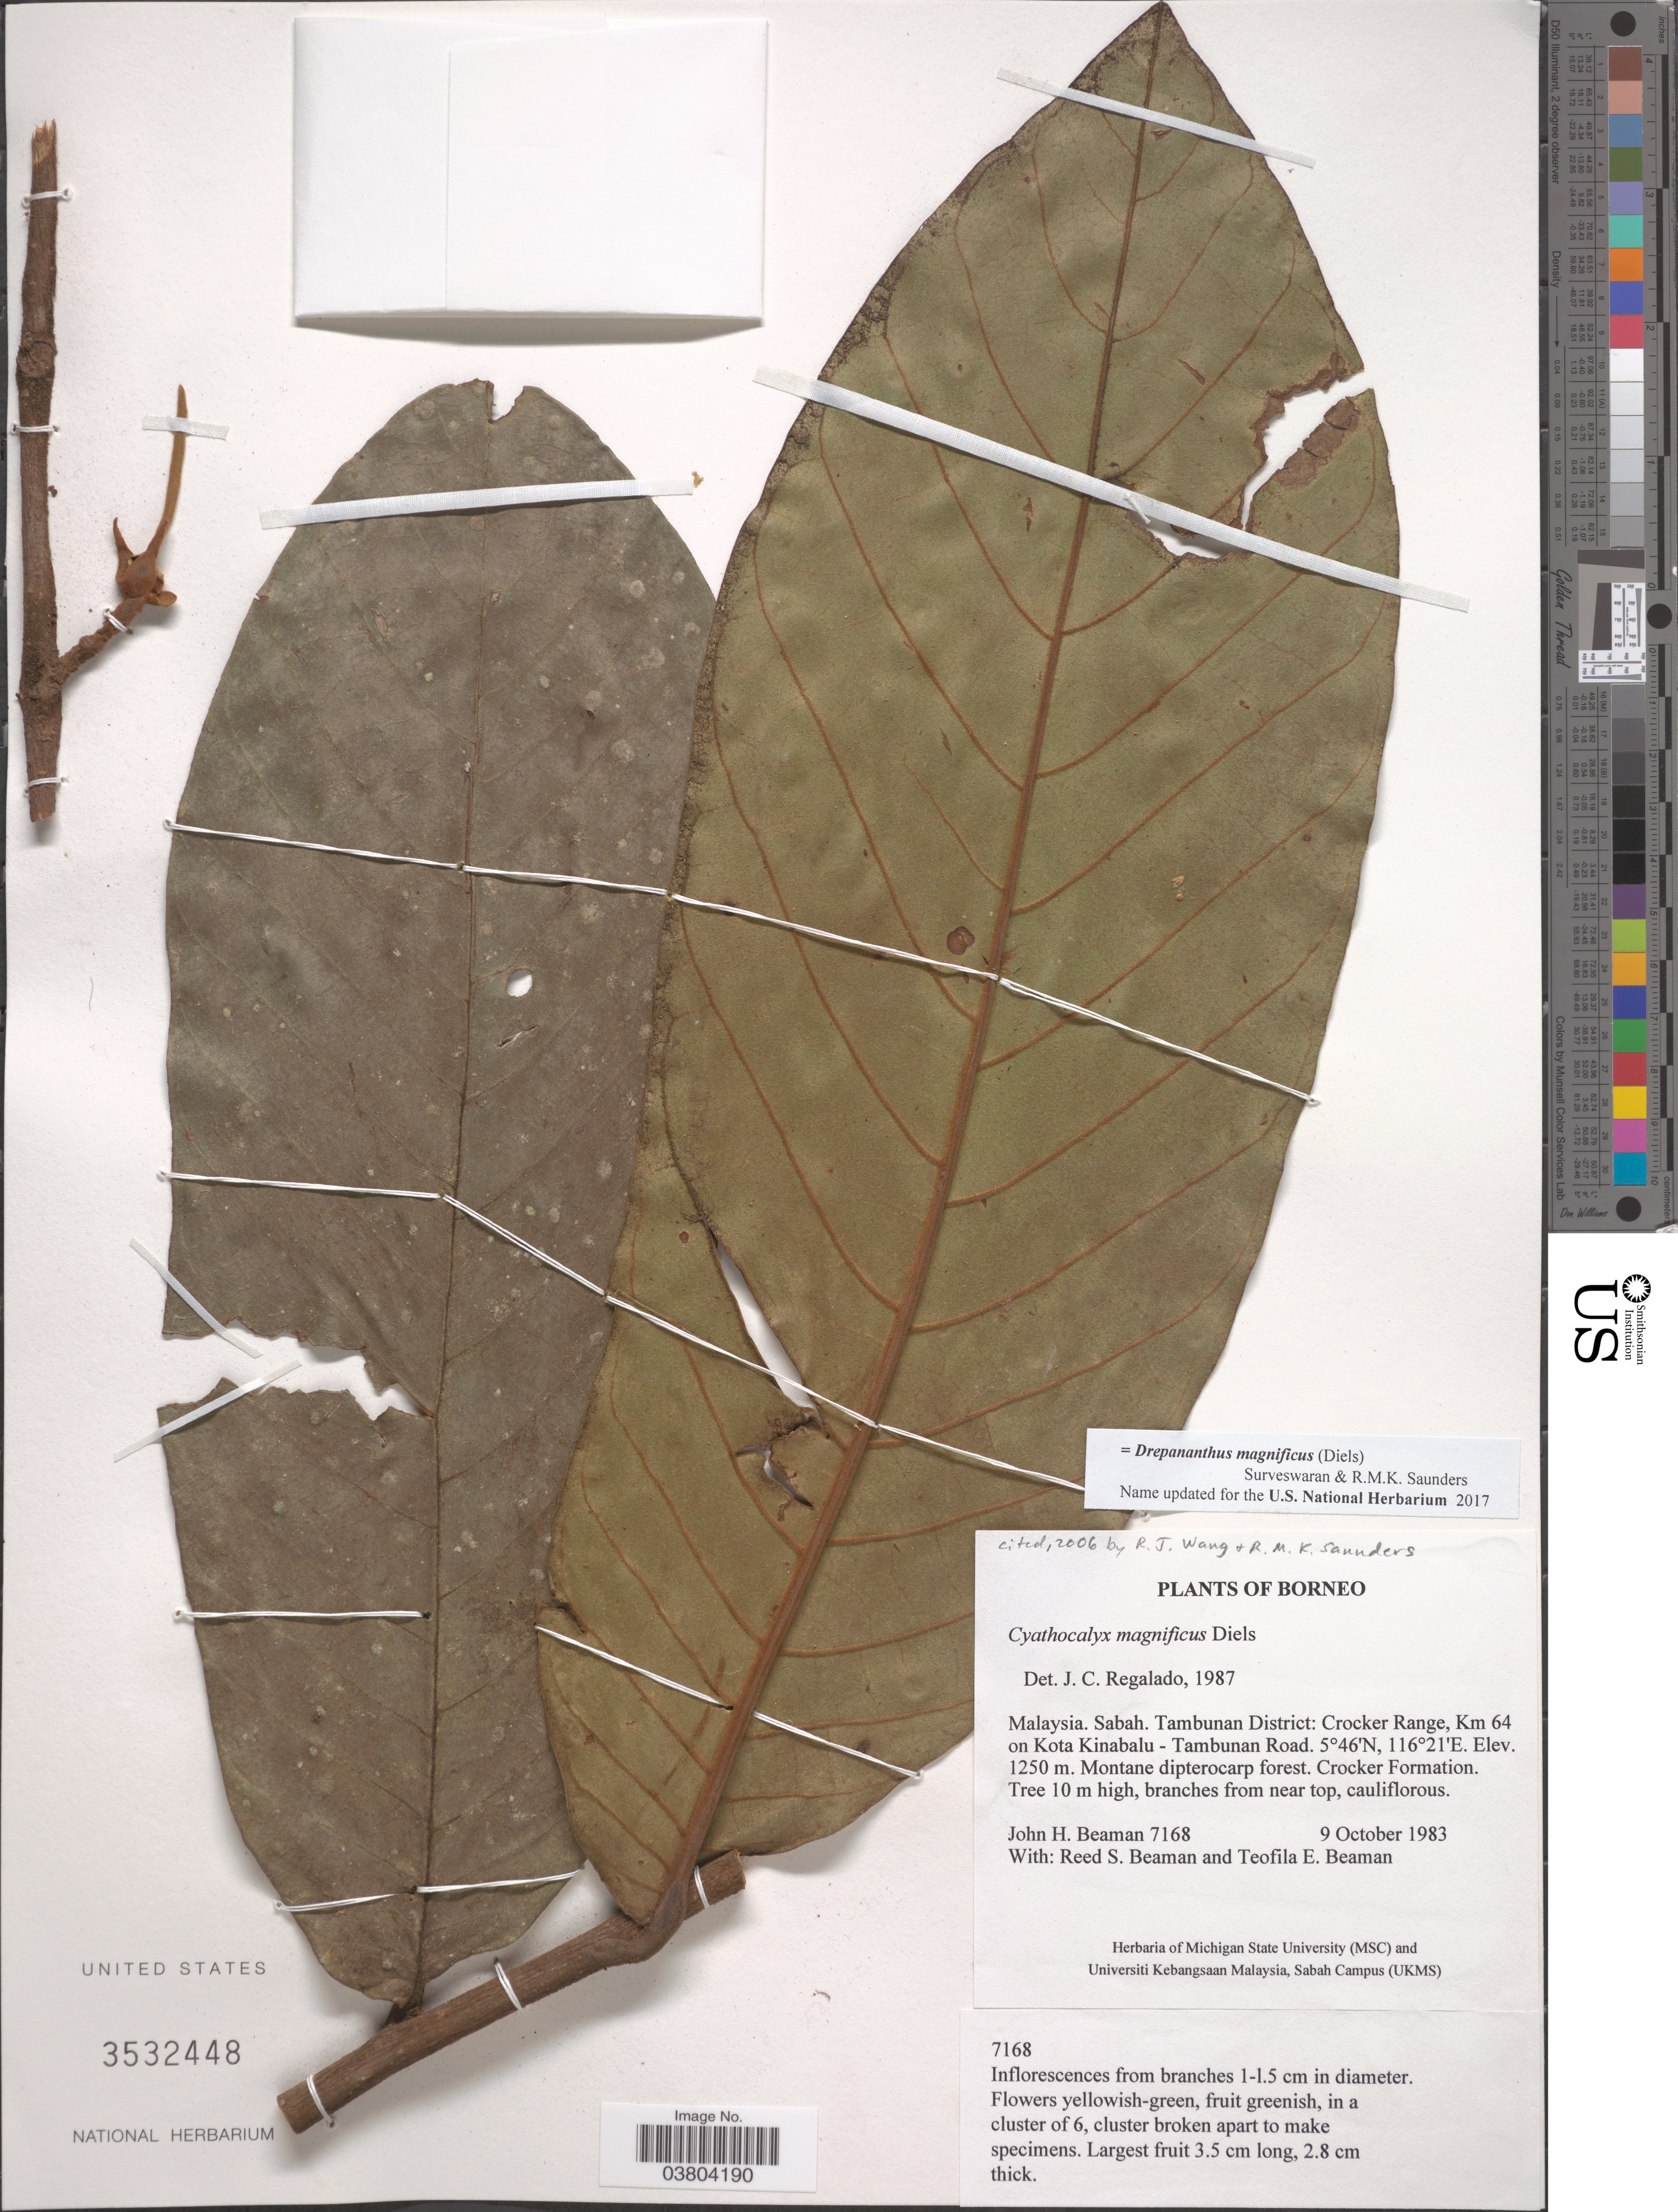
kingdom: Plantae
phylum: Tracheophyta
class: Magnoliopsida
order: Magnoliales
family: Annonaceae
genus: Drepananthus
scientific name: Drepananthus magnificus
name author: (Diels) Surveswaran & R.M.K. Saunders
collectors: J. H. Beaman, R. S. Beaman & T. E. Beaman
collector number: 7168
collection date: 1983-10-09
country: Malaysia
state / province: Sabah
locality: Borneo. Tambunan District: Crocker Range, Km 64 on Kota Kinabalu - Tambunan Road.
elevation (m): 1250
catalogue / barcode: US 3532448